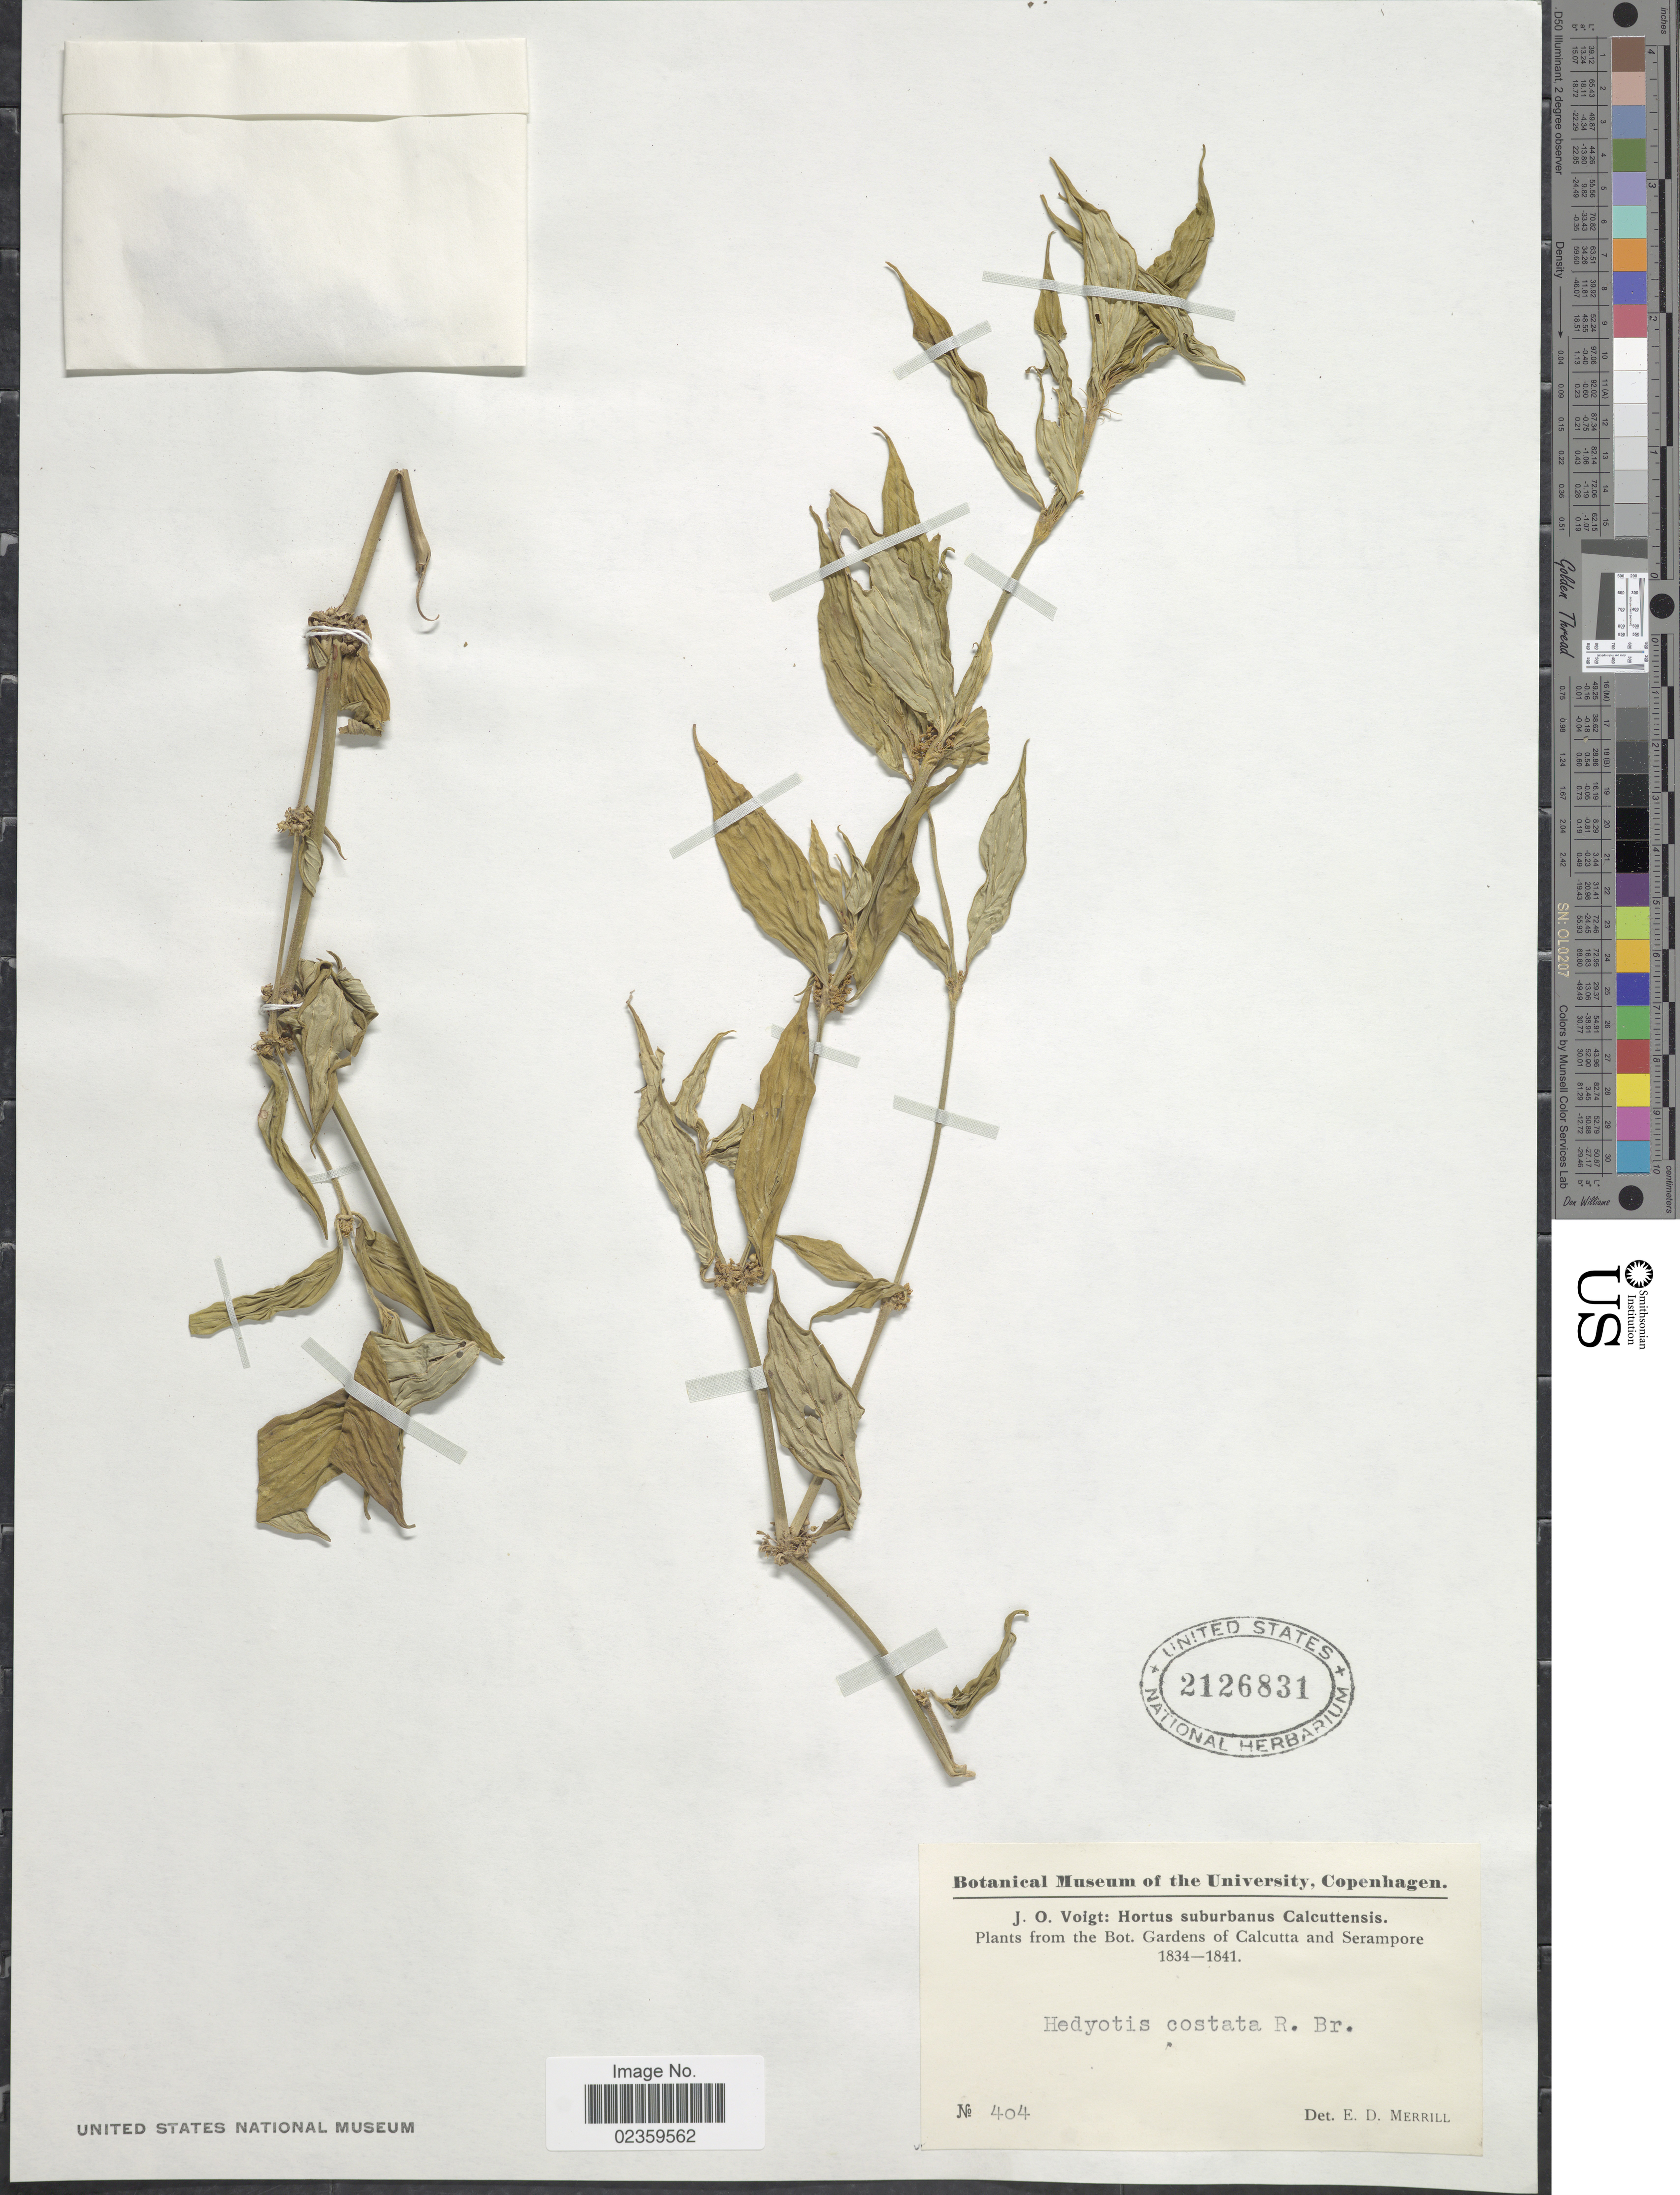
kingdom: Plantae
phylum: Tracheophyta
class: Magnoliopsida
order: Gentianales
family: Rubiaceae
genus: Exallage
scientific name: Exallage sp.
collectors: J. O. Voigt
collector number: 404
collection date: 1834/1841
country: India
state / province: West Bengal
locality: The Bot. Gardens of Calcutta and Serampore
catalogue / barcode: US 2126831